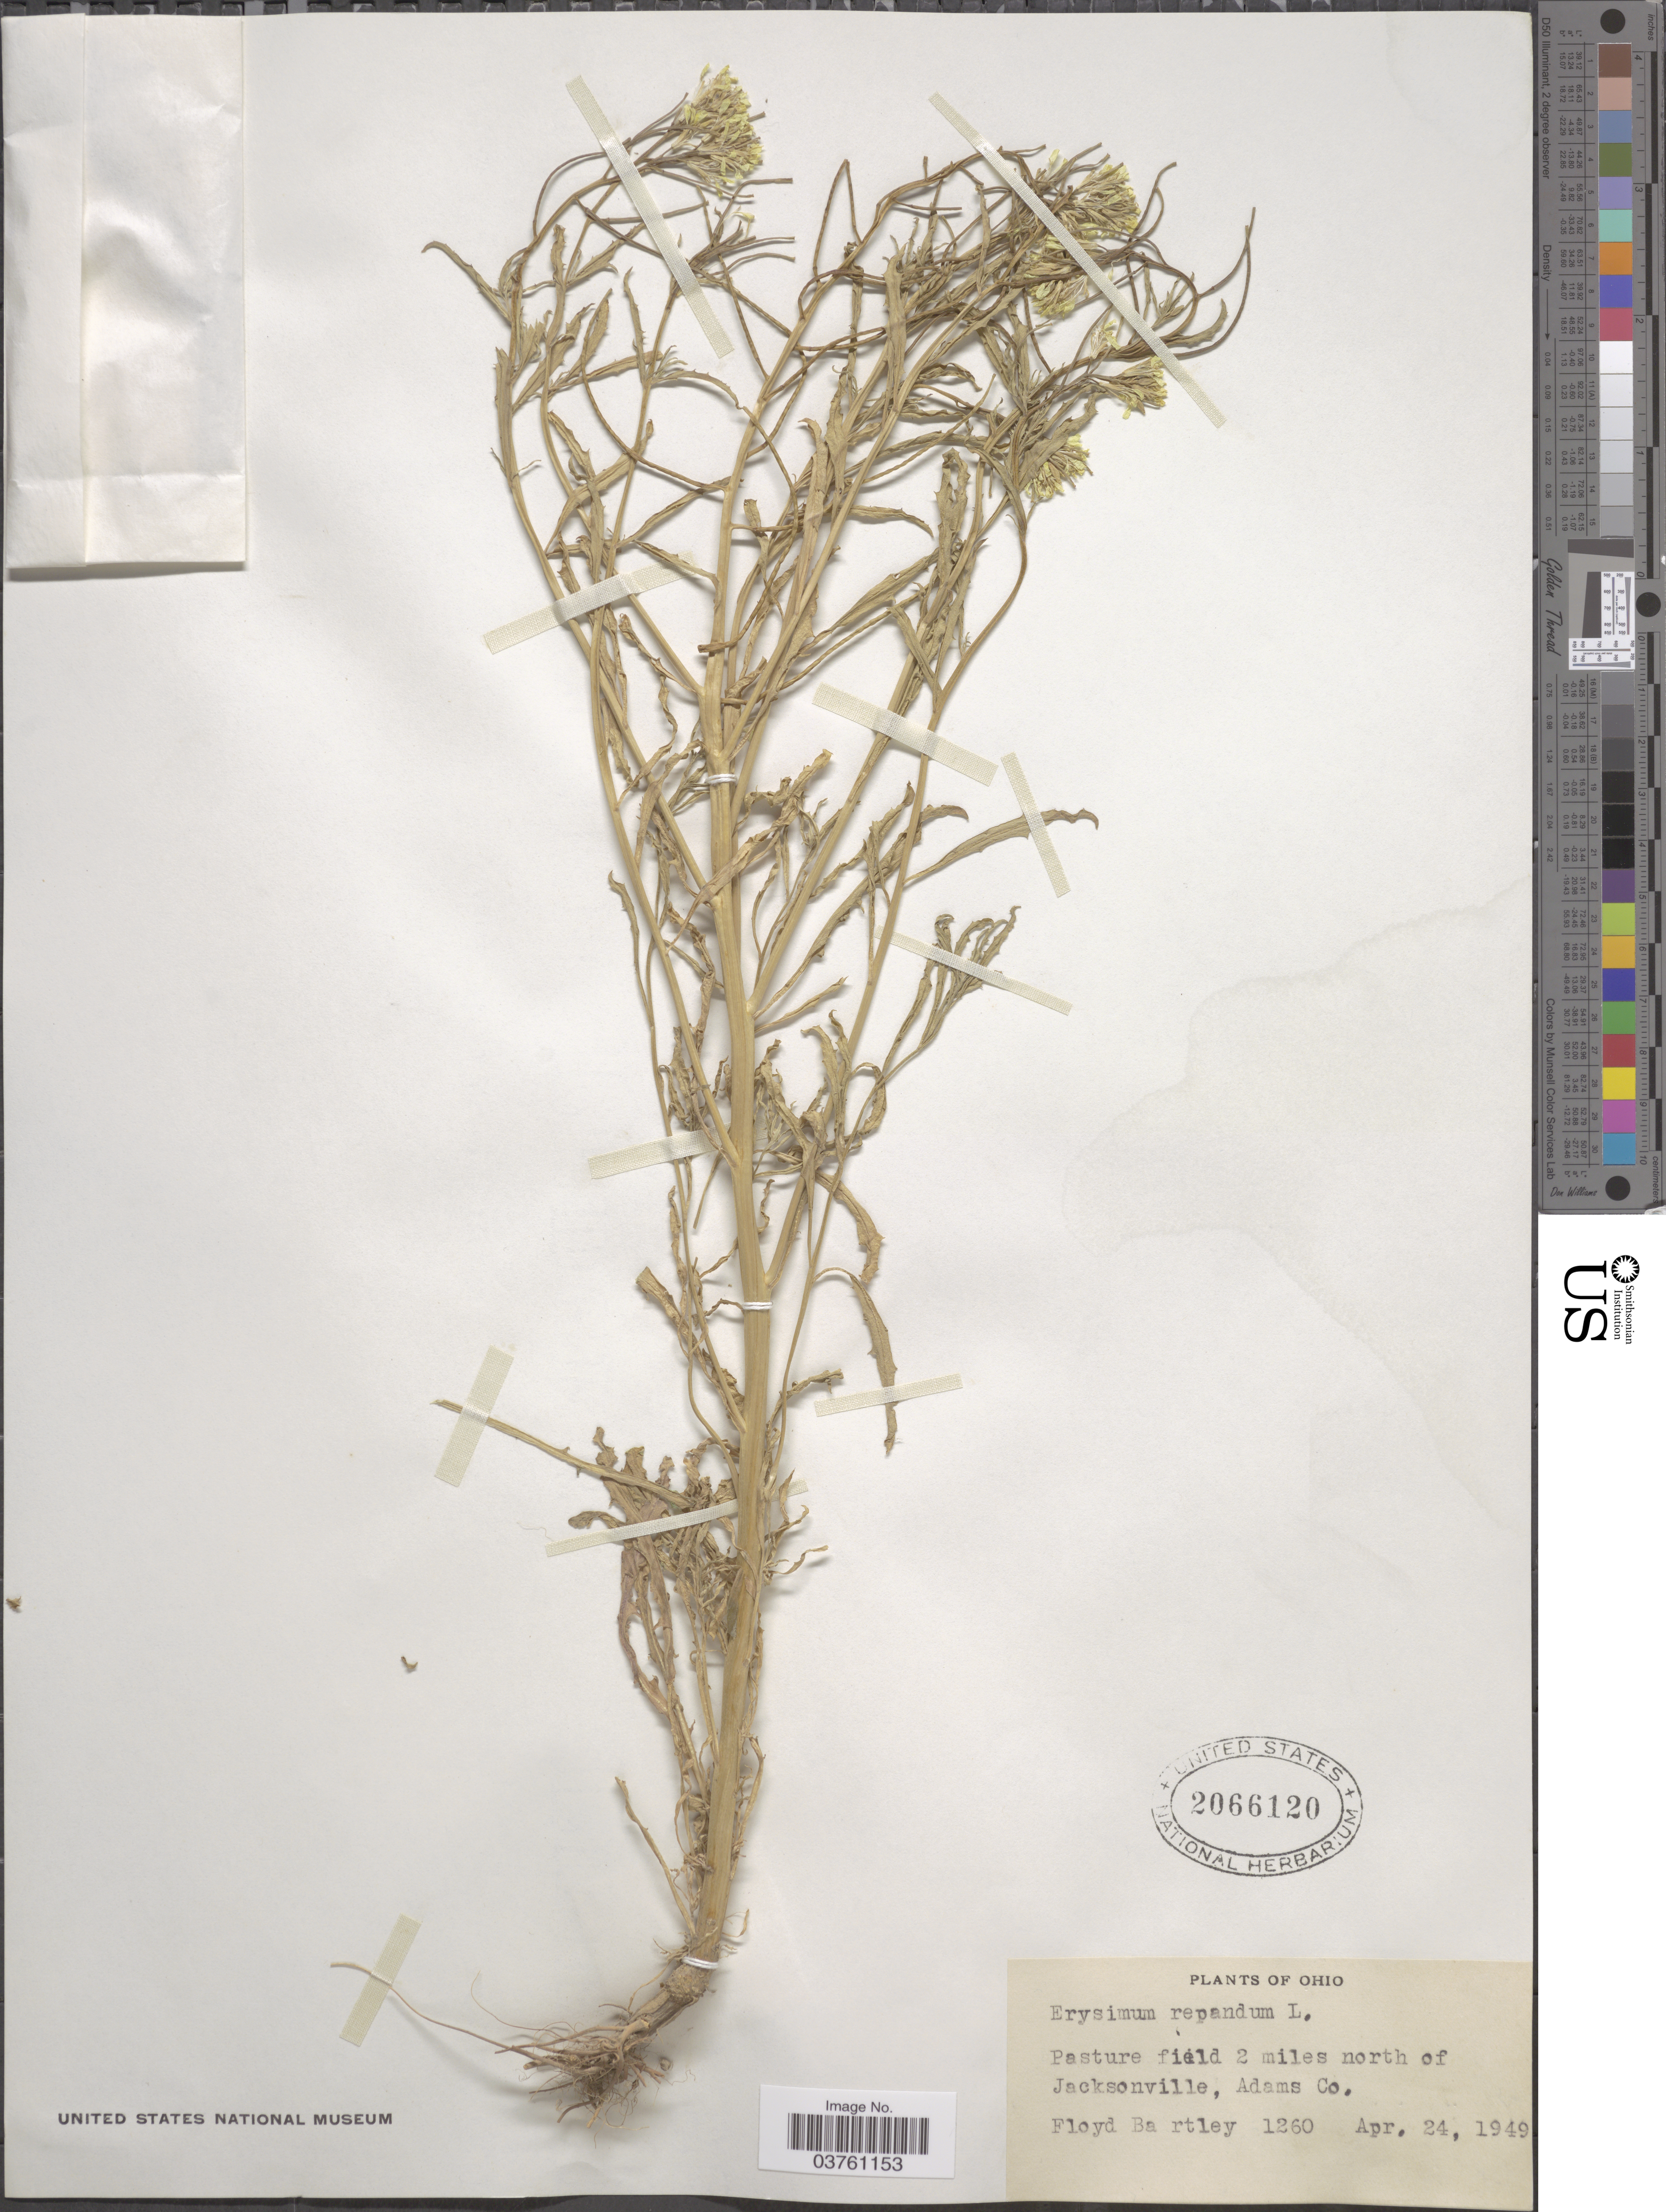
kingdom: Plantae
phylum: Tracheophyta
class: Magnoliopsida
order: Brassicales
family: Brassicaceae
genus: Erysimum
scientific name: Erysimum repandum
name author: L.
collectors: F. Bartley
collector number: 1260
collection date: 1949-04-24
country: United States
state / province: Ohio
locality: Pasture field 2 miles north of Jacksonville, Adams Co.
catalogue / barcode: US 2066120